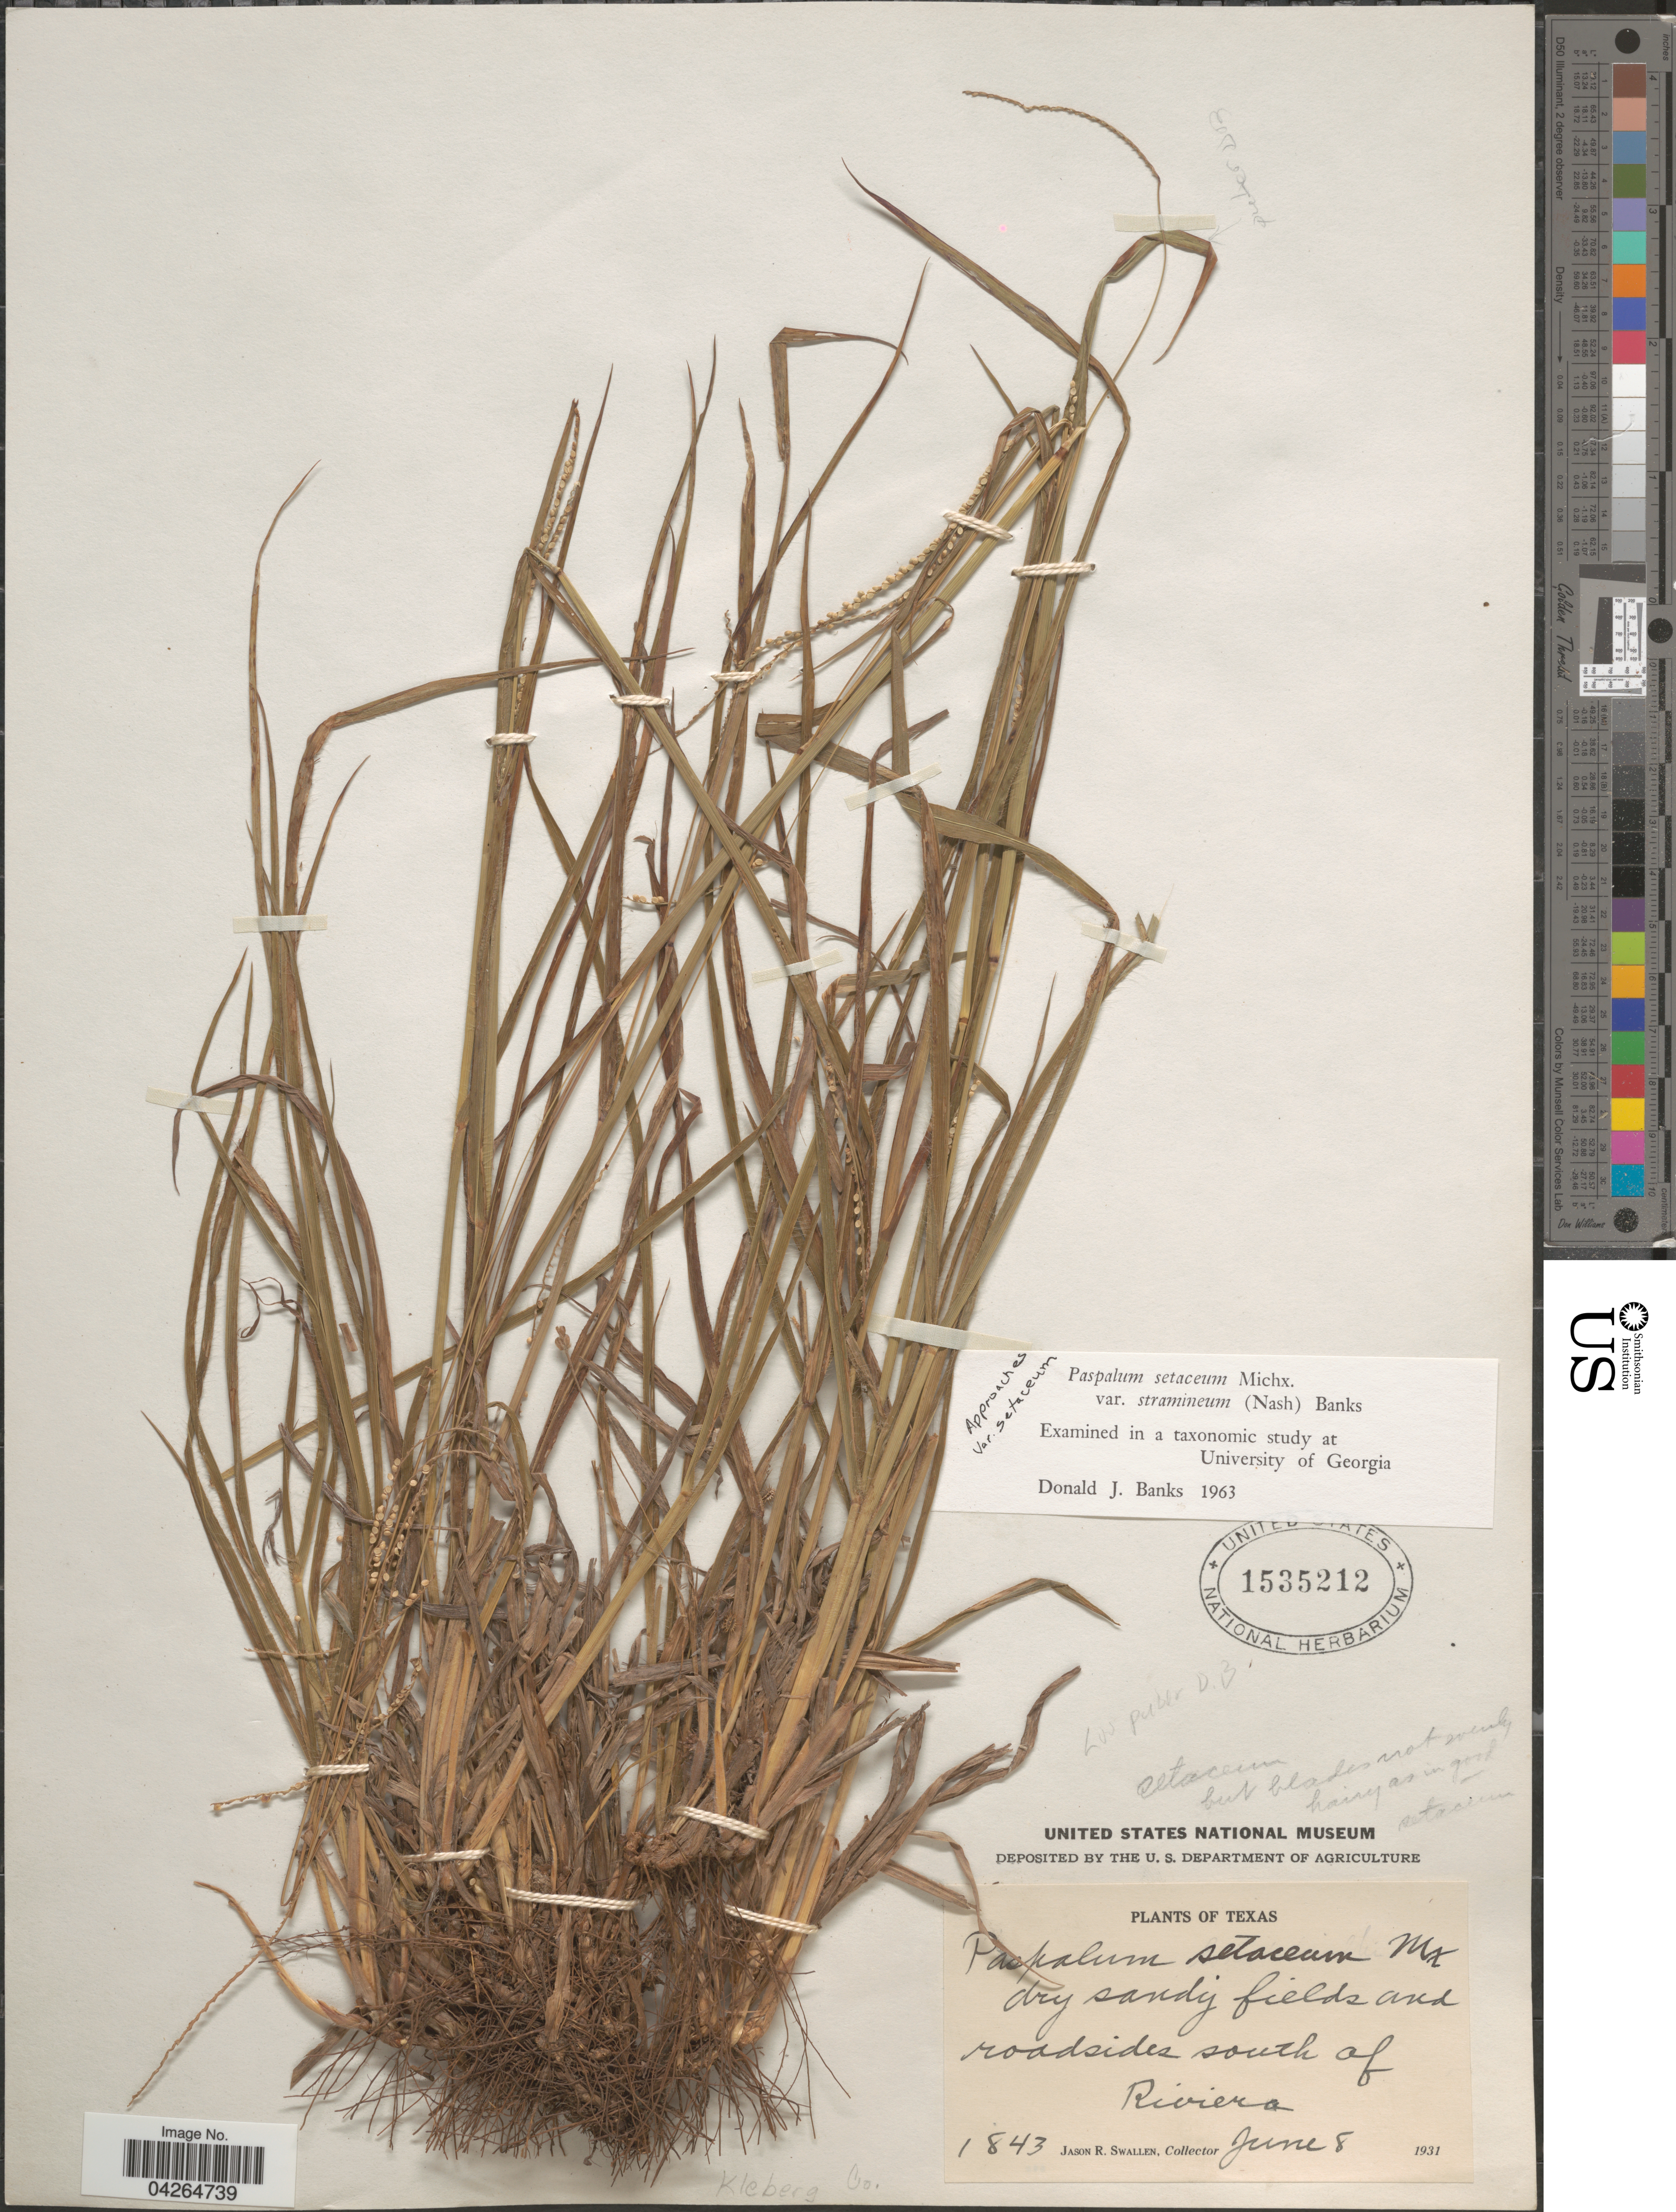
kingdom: Plantae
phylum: Tracheophyta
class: Liliopsida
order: Poales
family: Poaceae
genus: Paspalum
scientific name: Paspalum setaceum var. stramineum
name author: (Nash) D.J. Banks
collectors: J. R. Swallen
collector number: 1843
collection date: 1931-06-08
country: United States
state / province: Texas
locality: South of Riviera. Kleberg Co.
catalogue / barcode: US 1535212